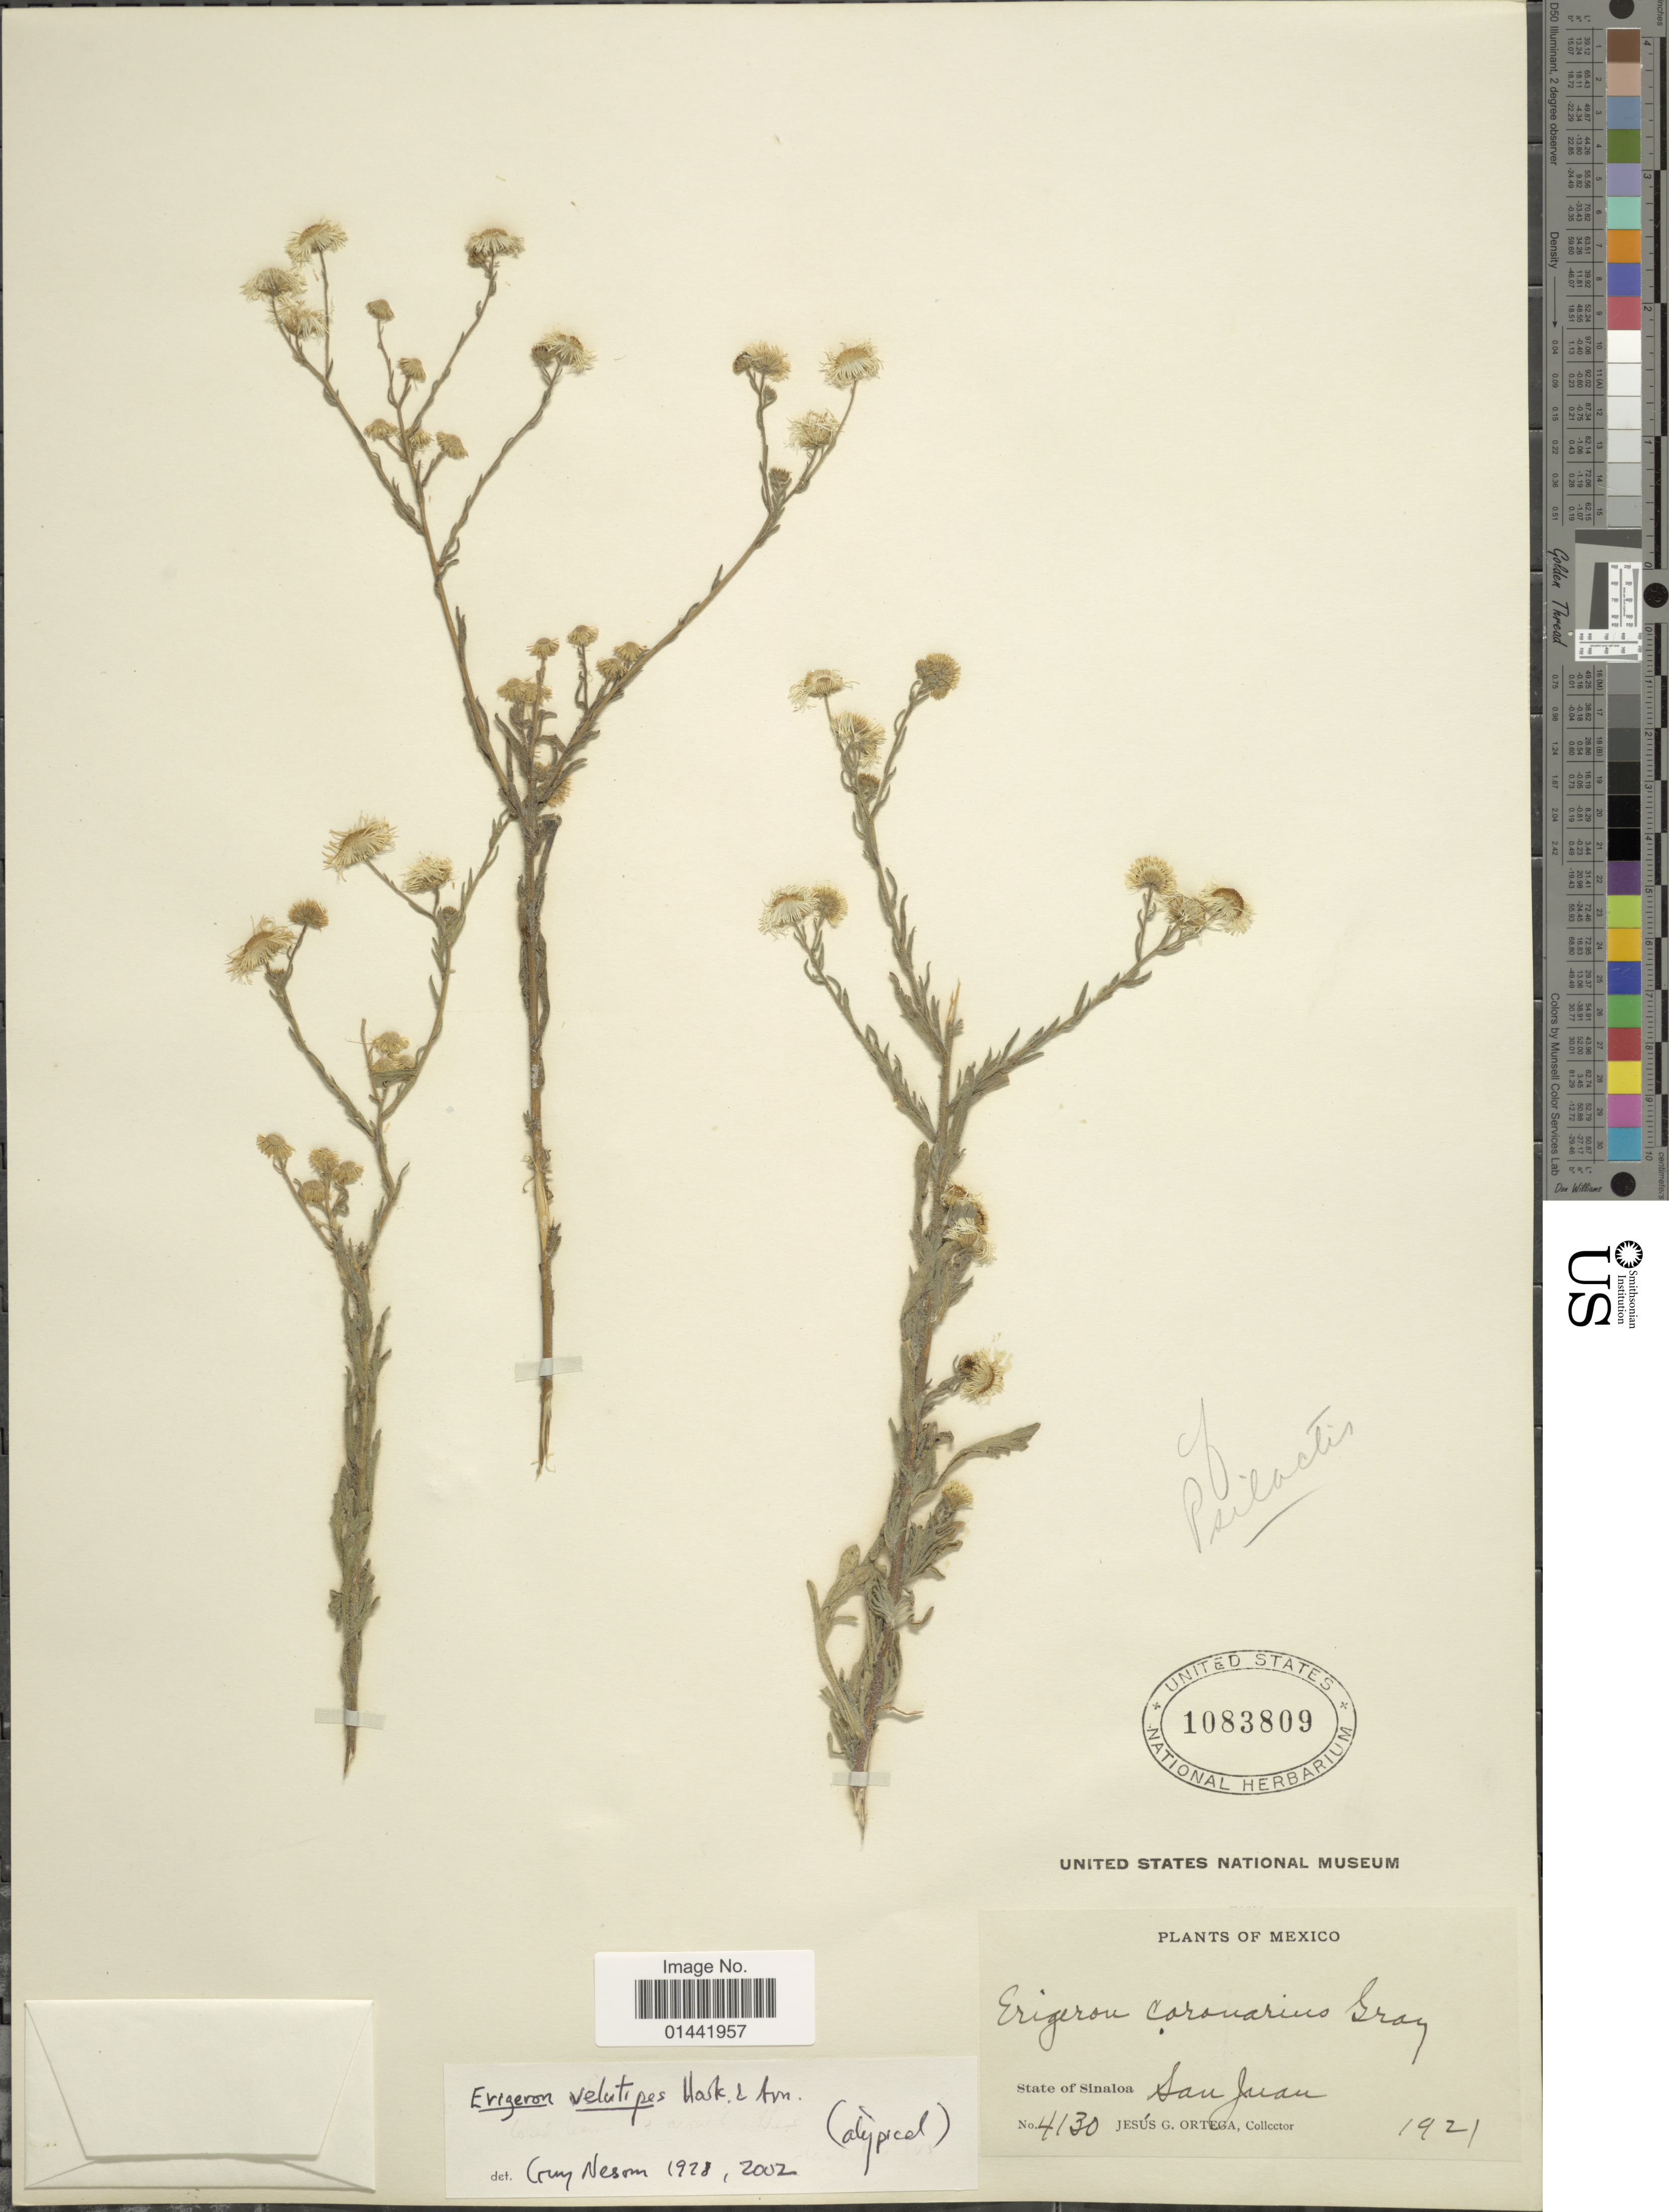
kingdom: Plantae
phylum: Tracheophyta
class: Magnoliopsida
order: Asterales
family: Asteraceae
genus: Erigeron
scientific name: Erigeron velutipes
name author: Hook. & Arn.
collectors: J. Ortega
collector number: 4130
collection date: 1921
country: Mexico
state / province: Sinaloa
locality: San Juan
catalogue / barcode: US 1083809